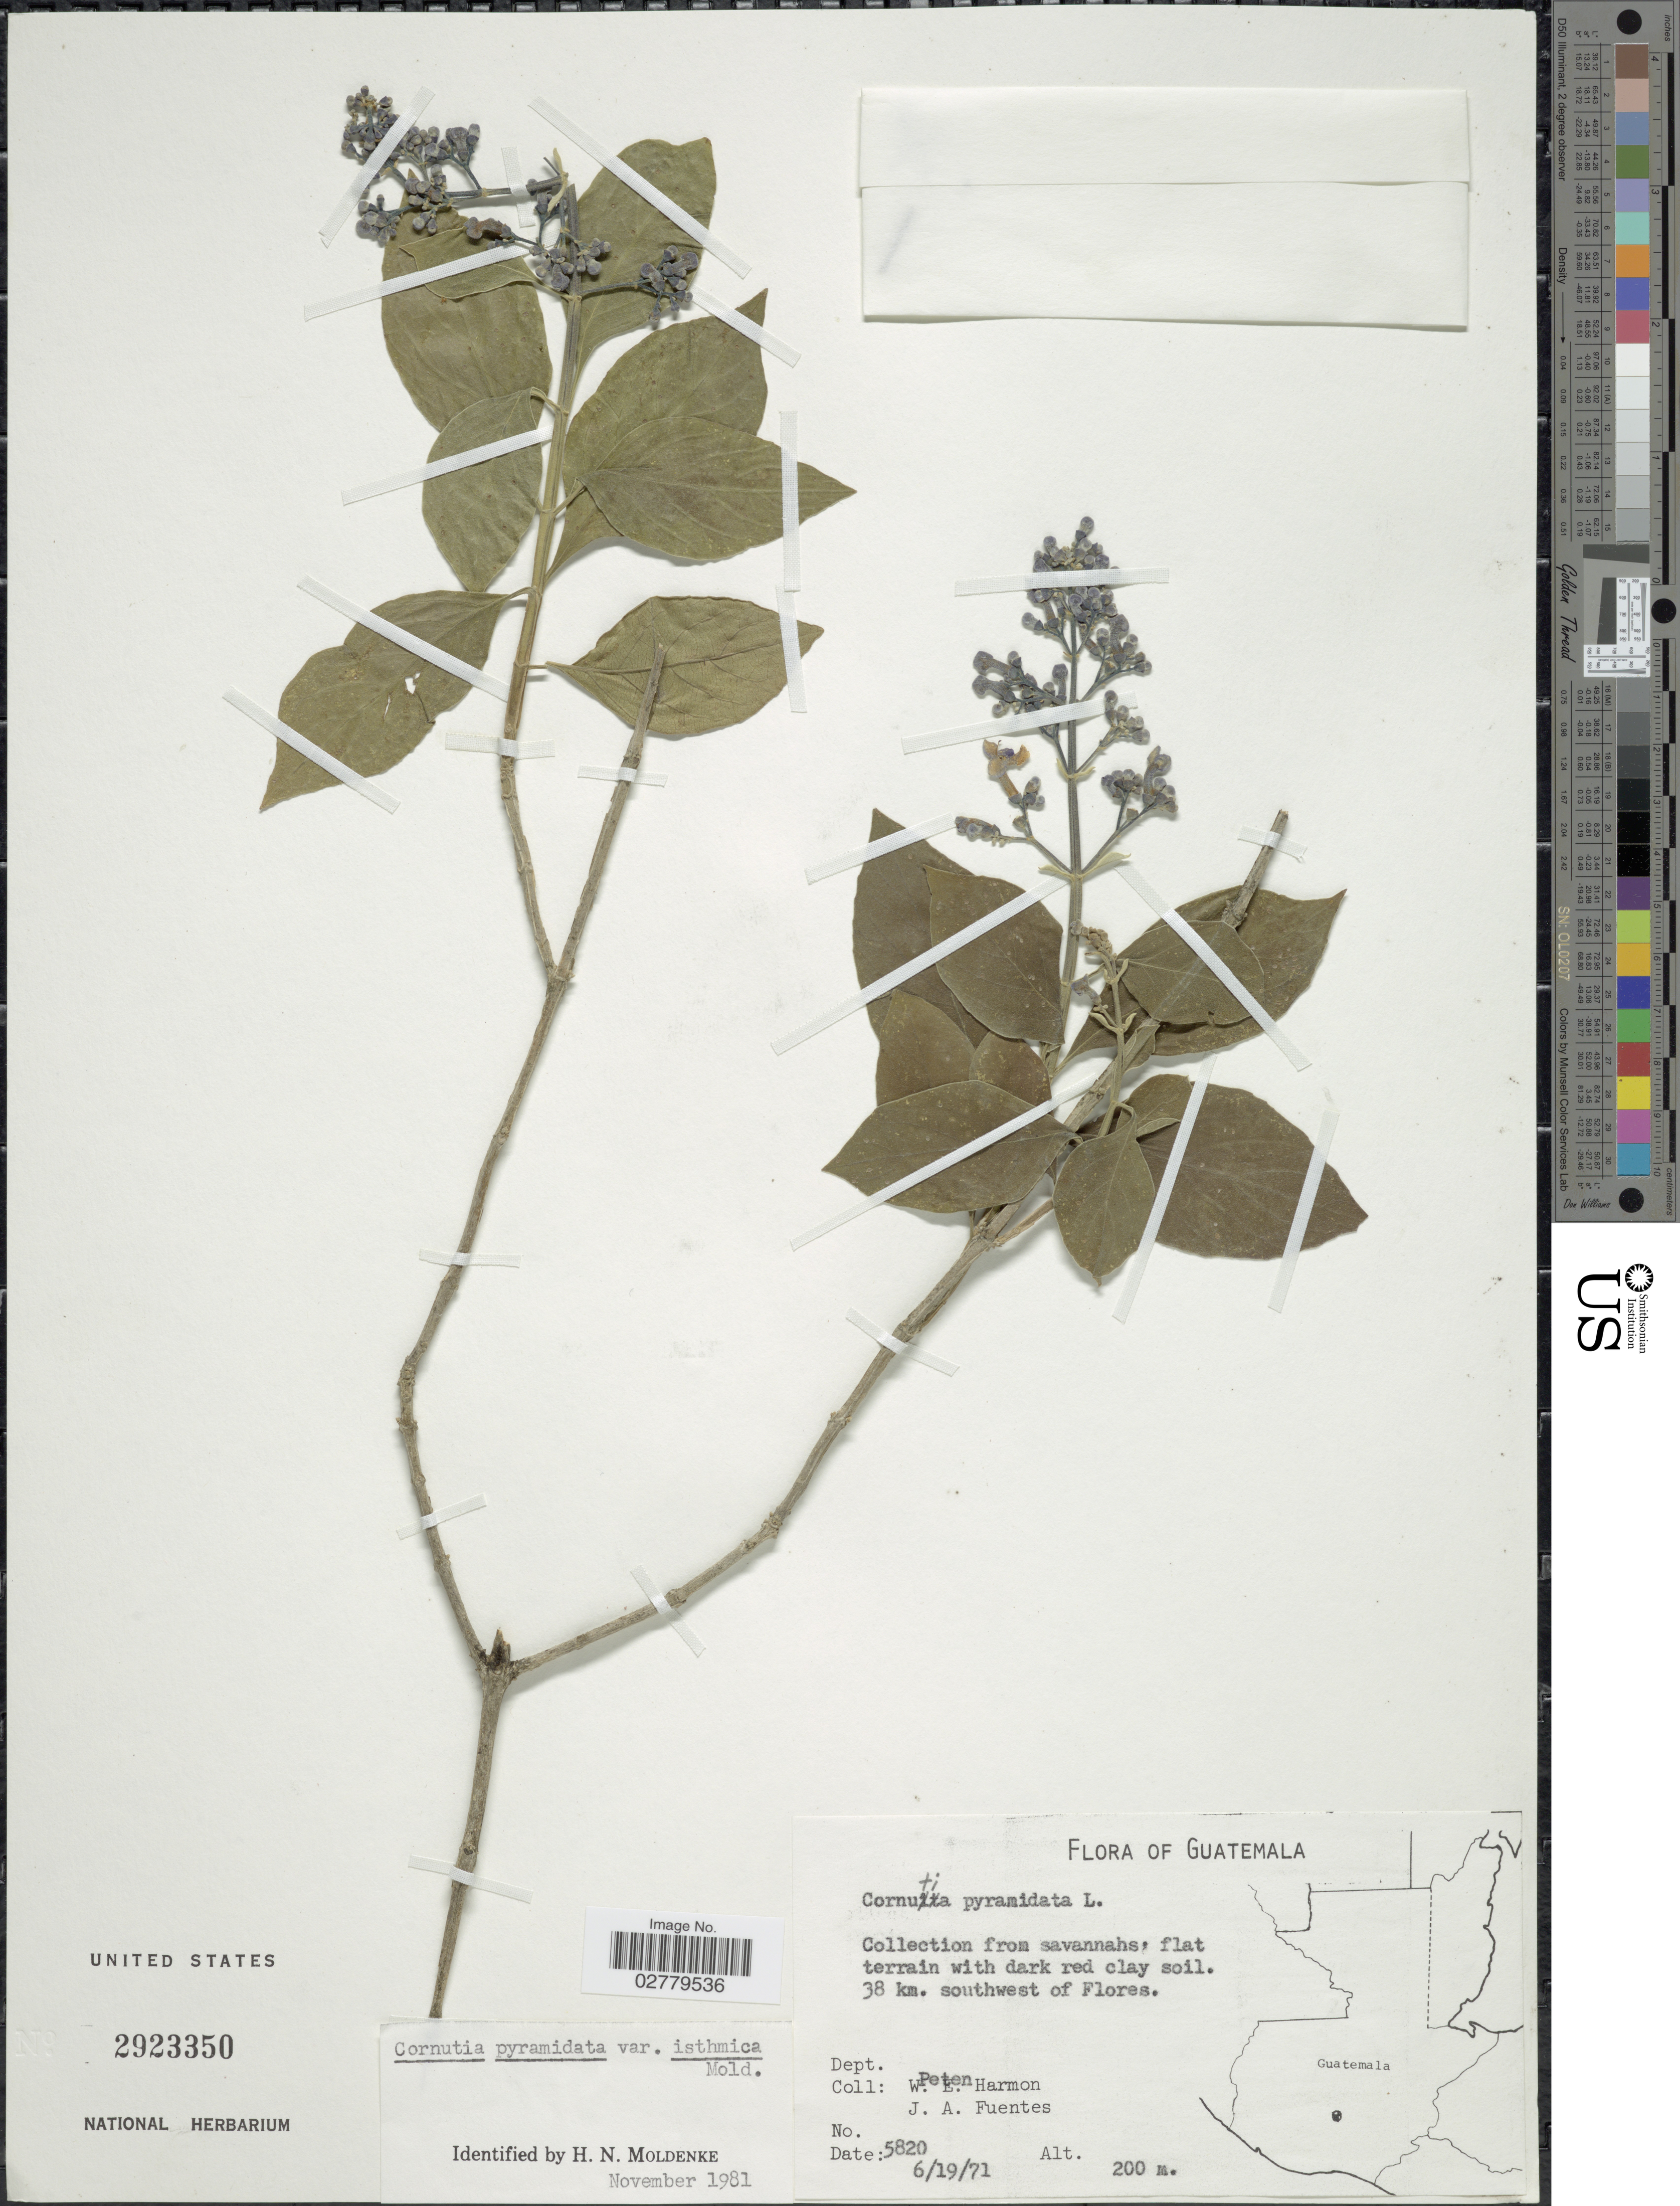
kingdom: Plantae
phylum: Tracheophyta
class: Magnoliopsida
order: Lamiales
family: Lamiaceae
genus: Cornutia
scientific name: Cornutia pyramidata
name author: L.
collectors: W. E. Harmon & J. Fuentes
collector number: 5820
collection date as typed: Transcribed d/m/y: 19/6/71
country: Guatemala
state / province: El Petén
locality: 38 km. southwest of Flores. Dept. Peten.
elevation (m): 200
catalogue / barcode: US 2923350